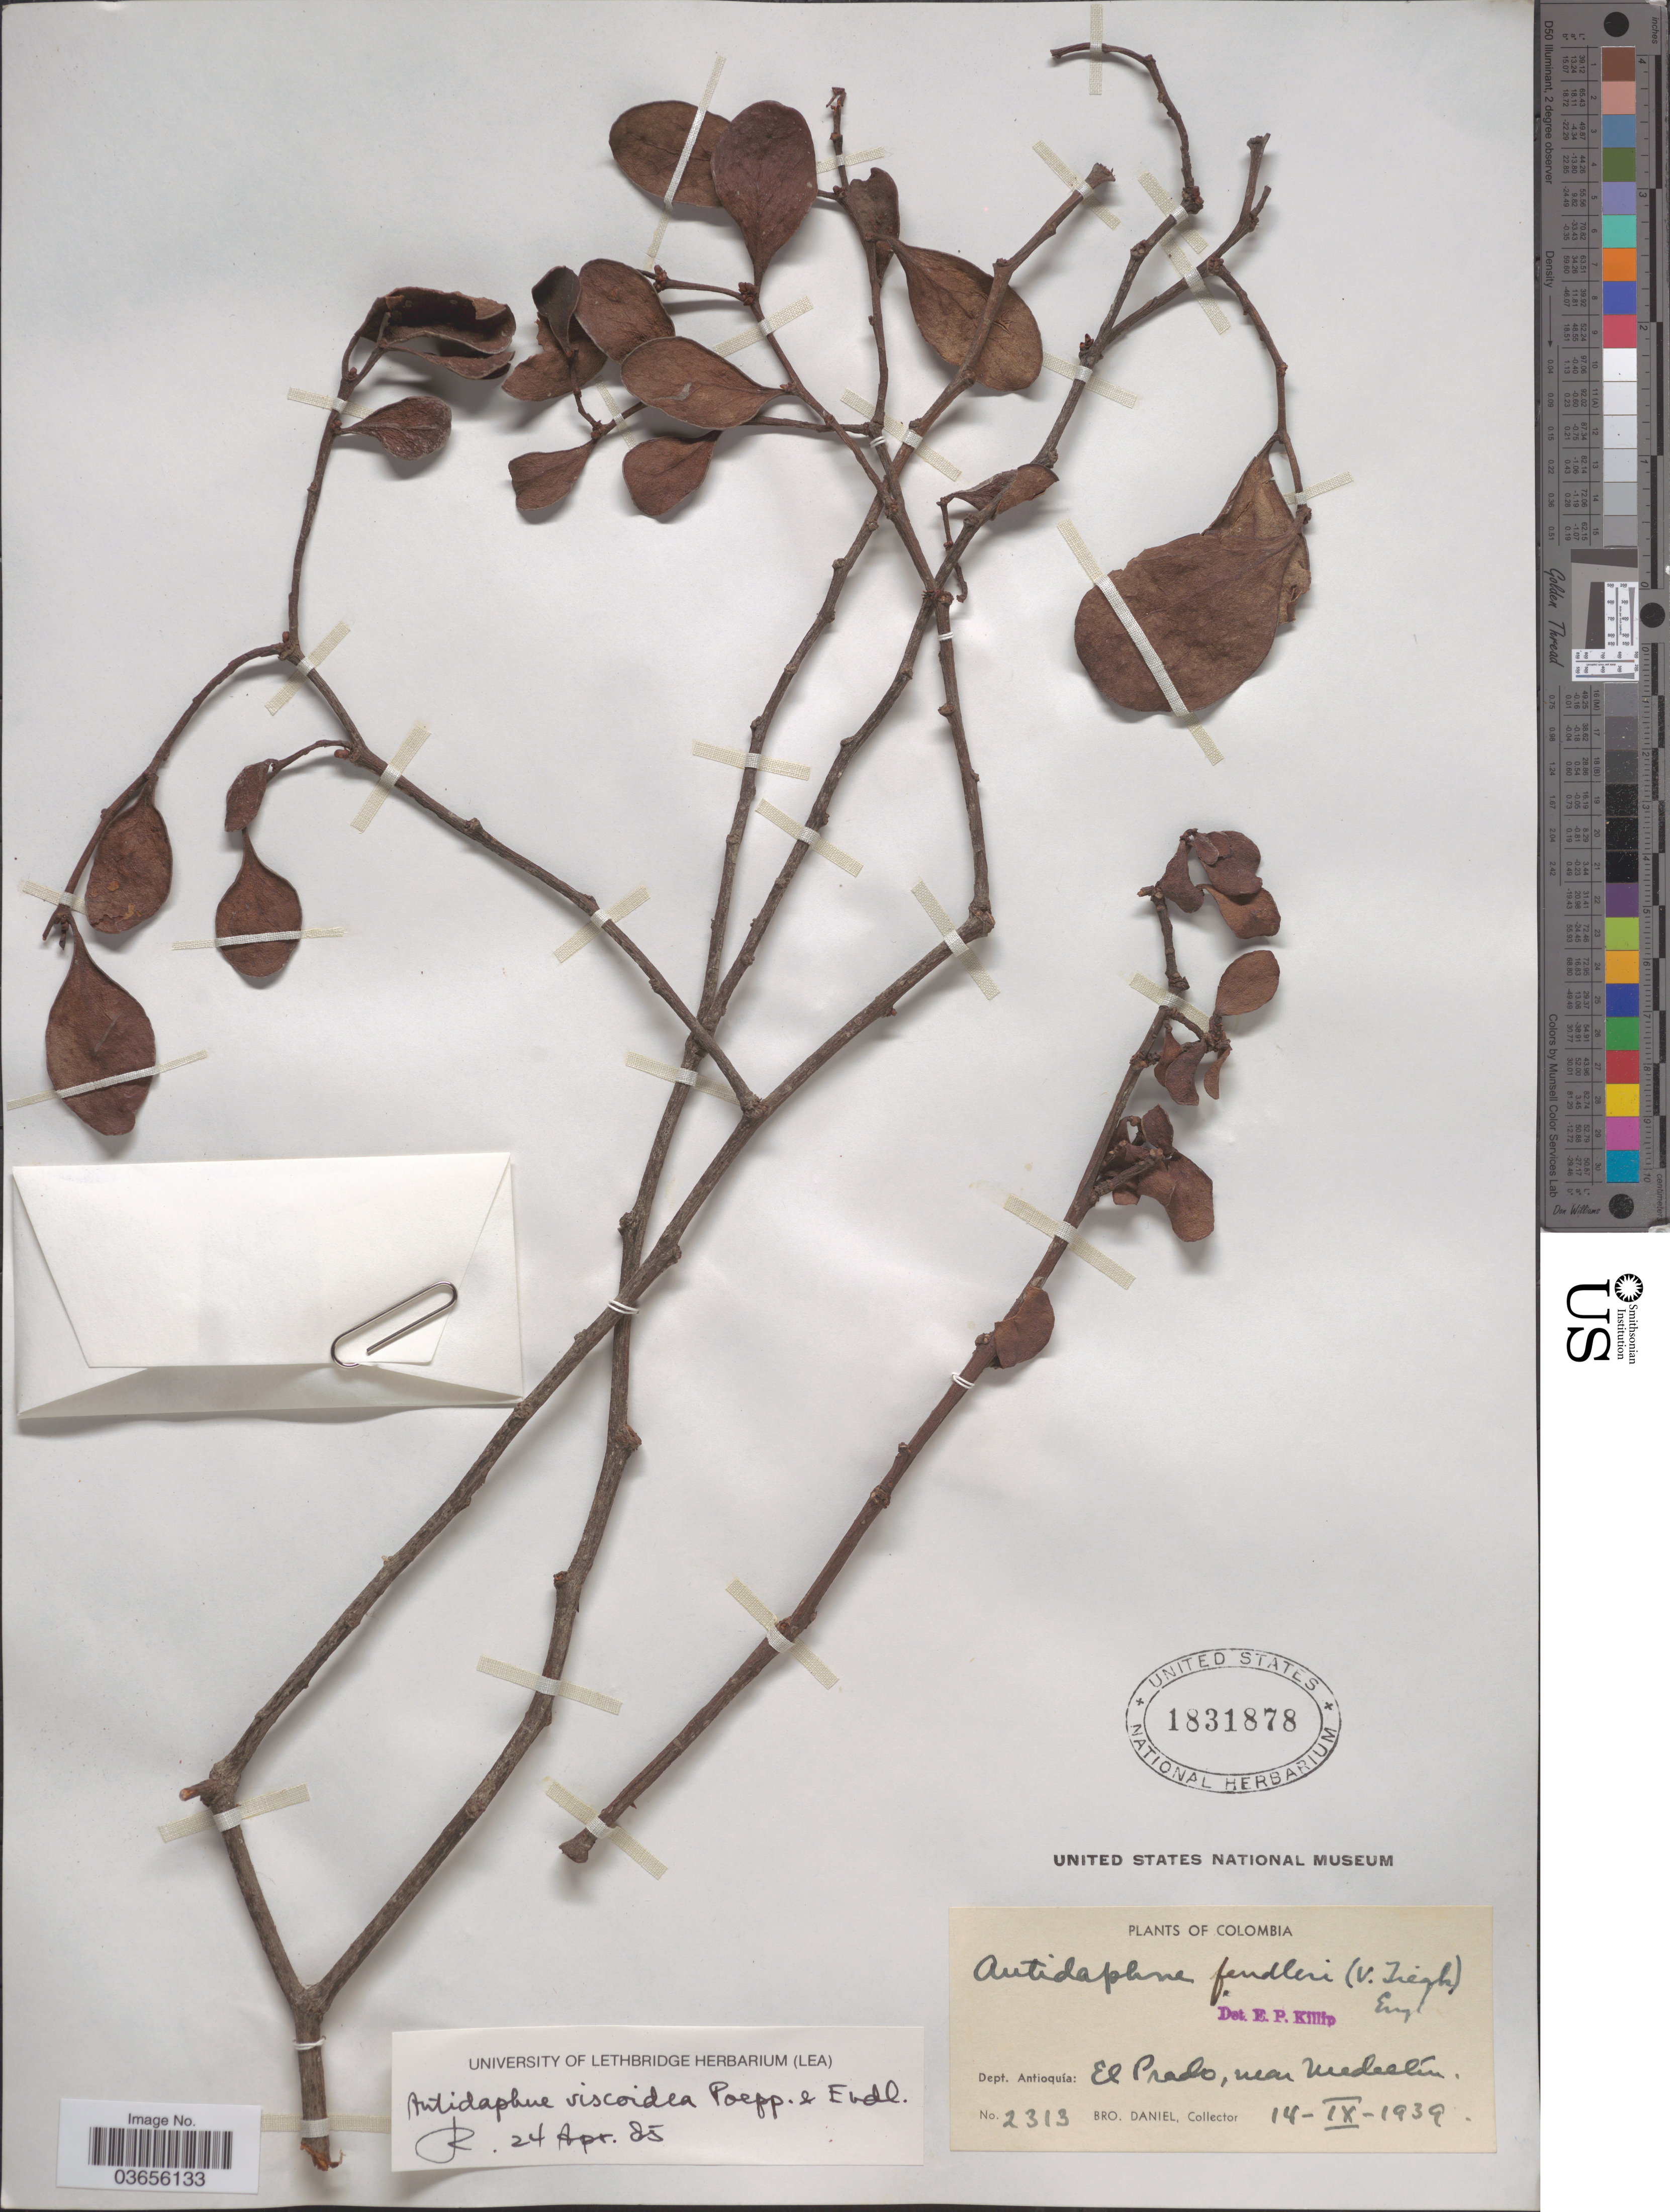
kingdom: Plantae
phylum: Tracheophyta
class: Magnoliopsida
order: Santalales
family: Santalaceae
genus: Antidaphne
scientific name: Antidaphne viscoidea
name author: Poepp. & Endl.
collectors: Bro. Daniel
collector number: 2313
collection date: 1939-09-14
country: Colombia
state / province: Antioquia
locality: Dept. Antioquia: El Prado, near Medellín.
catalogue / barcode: US 1831878